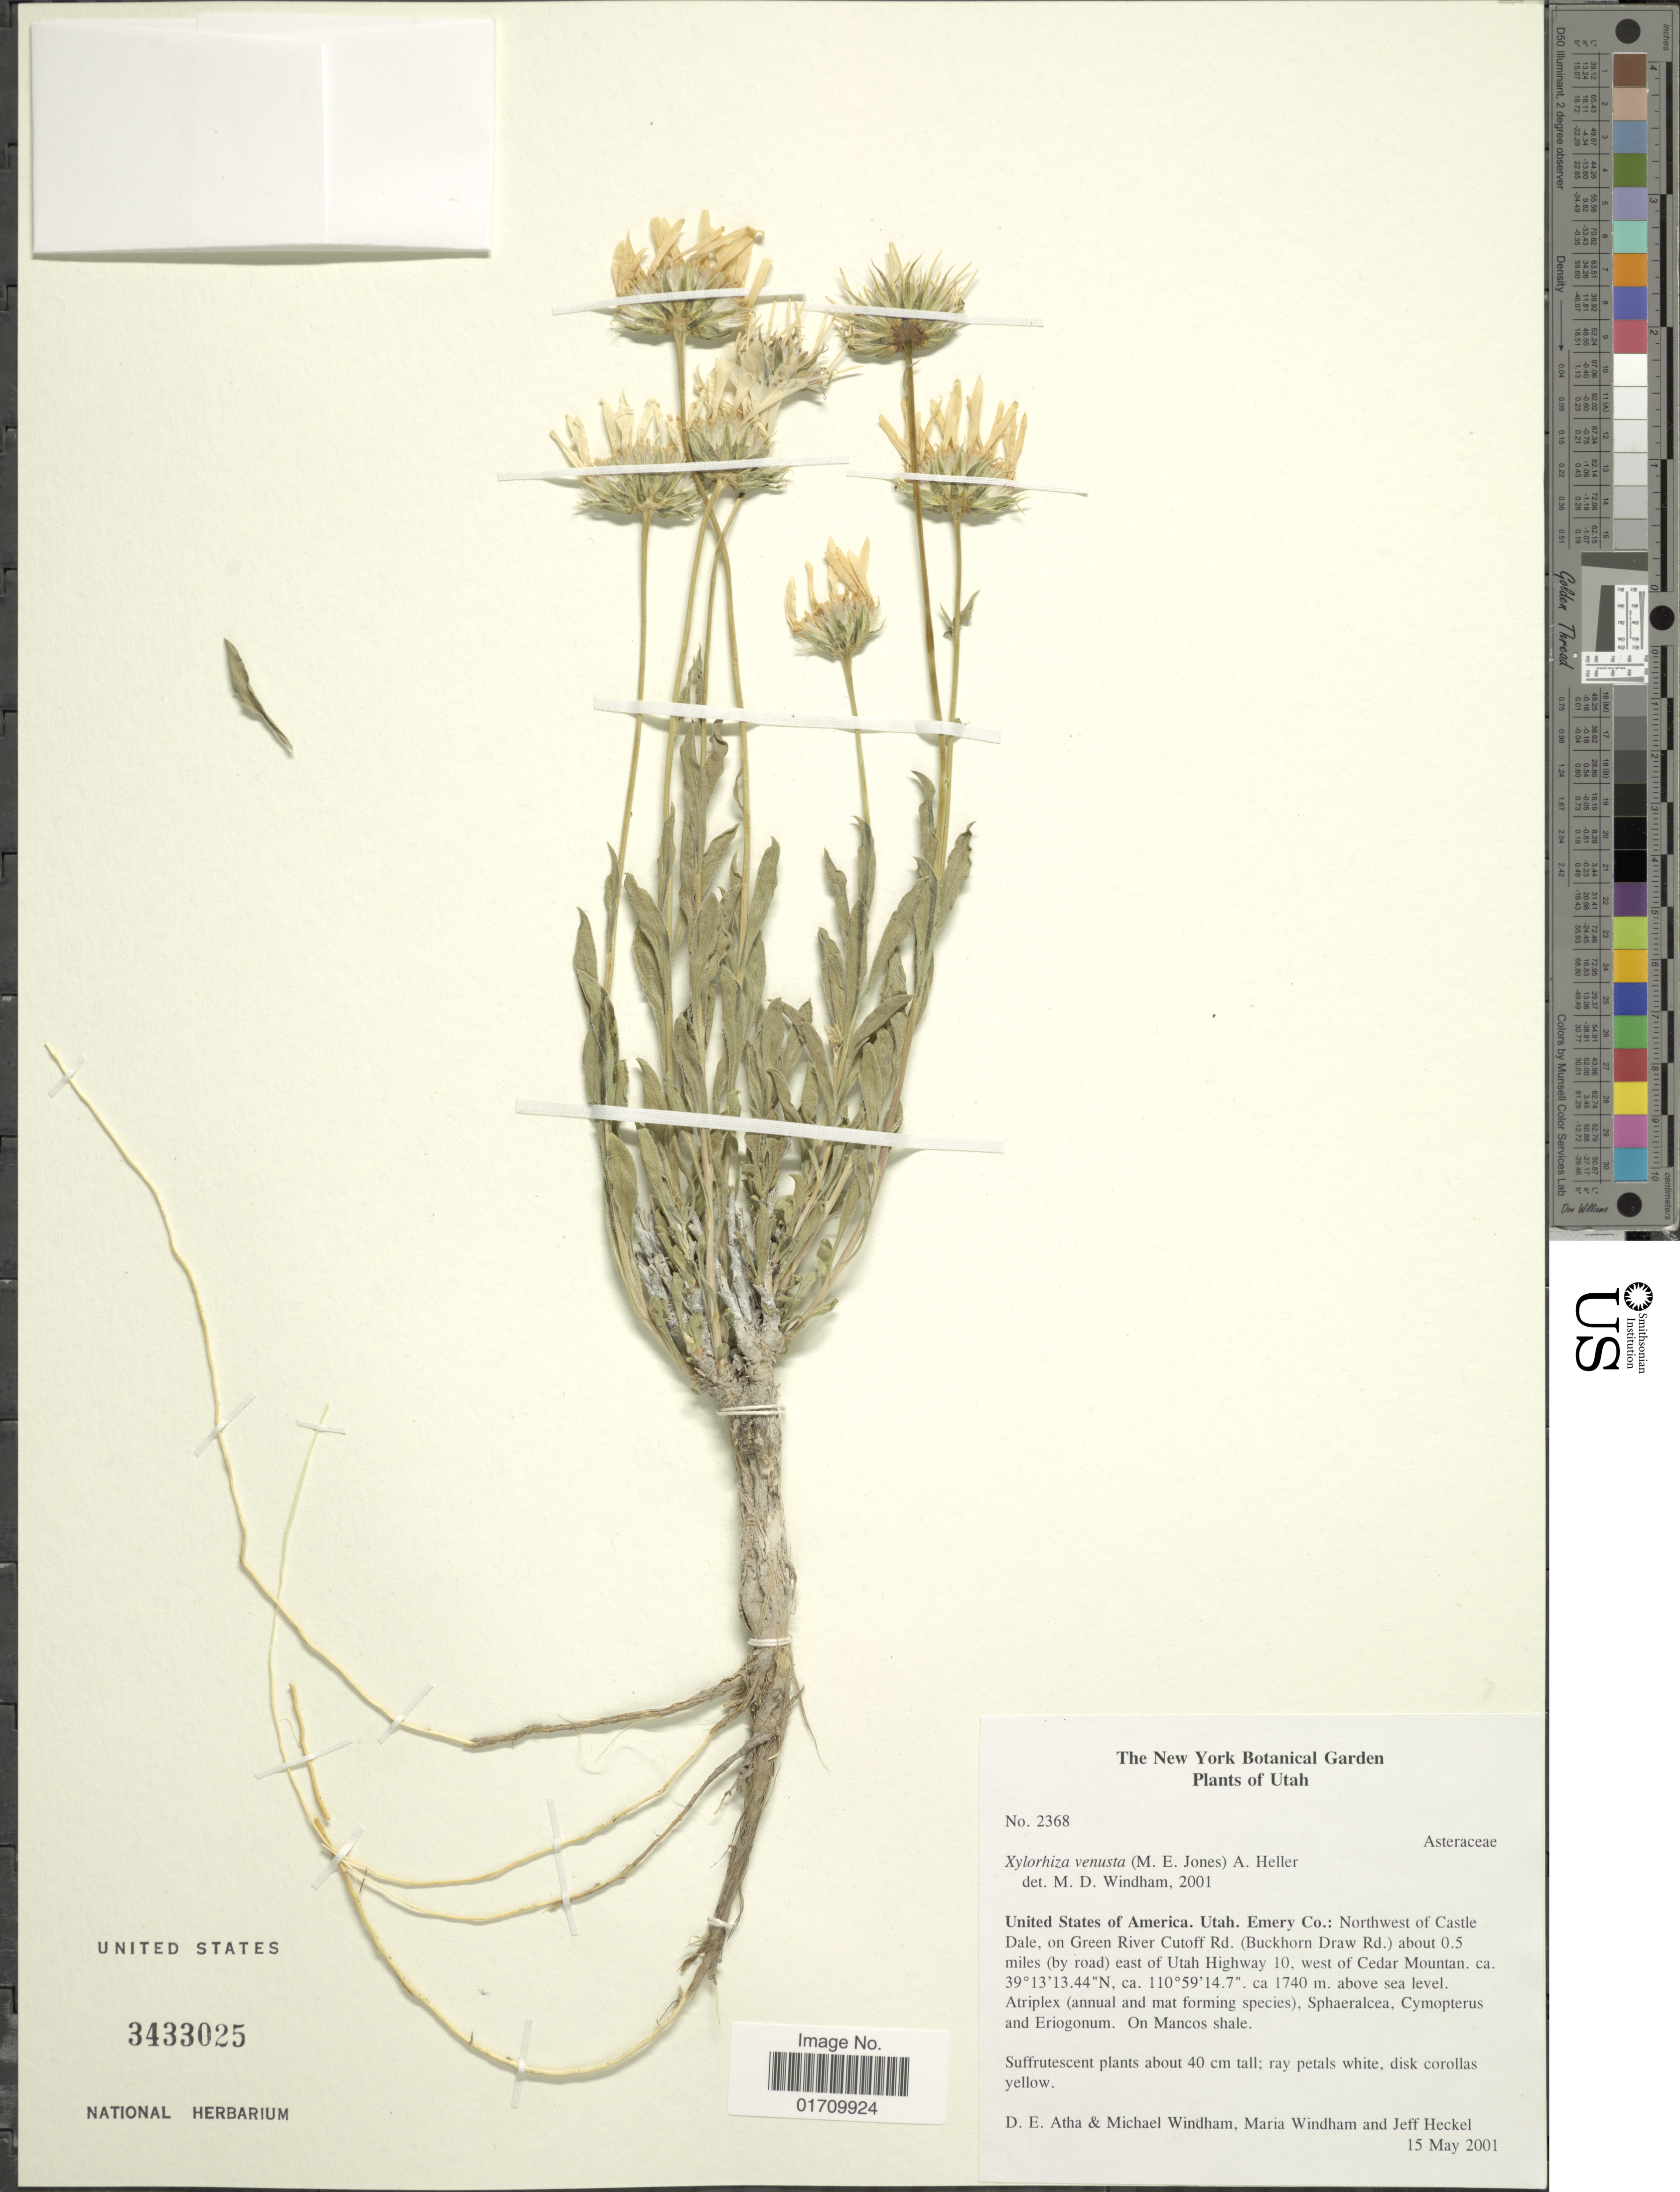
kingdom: Plantae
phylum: Tracheophyta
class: Magnoliopsida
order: Asterales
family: Asteraceae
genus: Xylorhiza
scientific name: Xylorhiza venusta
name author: (M.E. Jones) A. Heller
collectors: D. Atha, M. Windham, M. D. Windham & J. Heckel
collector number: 2368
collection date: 2001-05-15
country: United States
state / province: Utah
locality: United State of America, Emery Co., Northwest of Castle Dale, on Green River Cutoff Rd. (Buckhorn Draw Rd.) about 0.5 miles (by road) east of Utah Highway 10, west of Cedar Mountain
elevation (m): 1740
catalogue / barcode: US 3433025